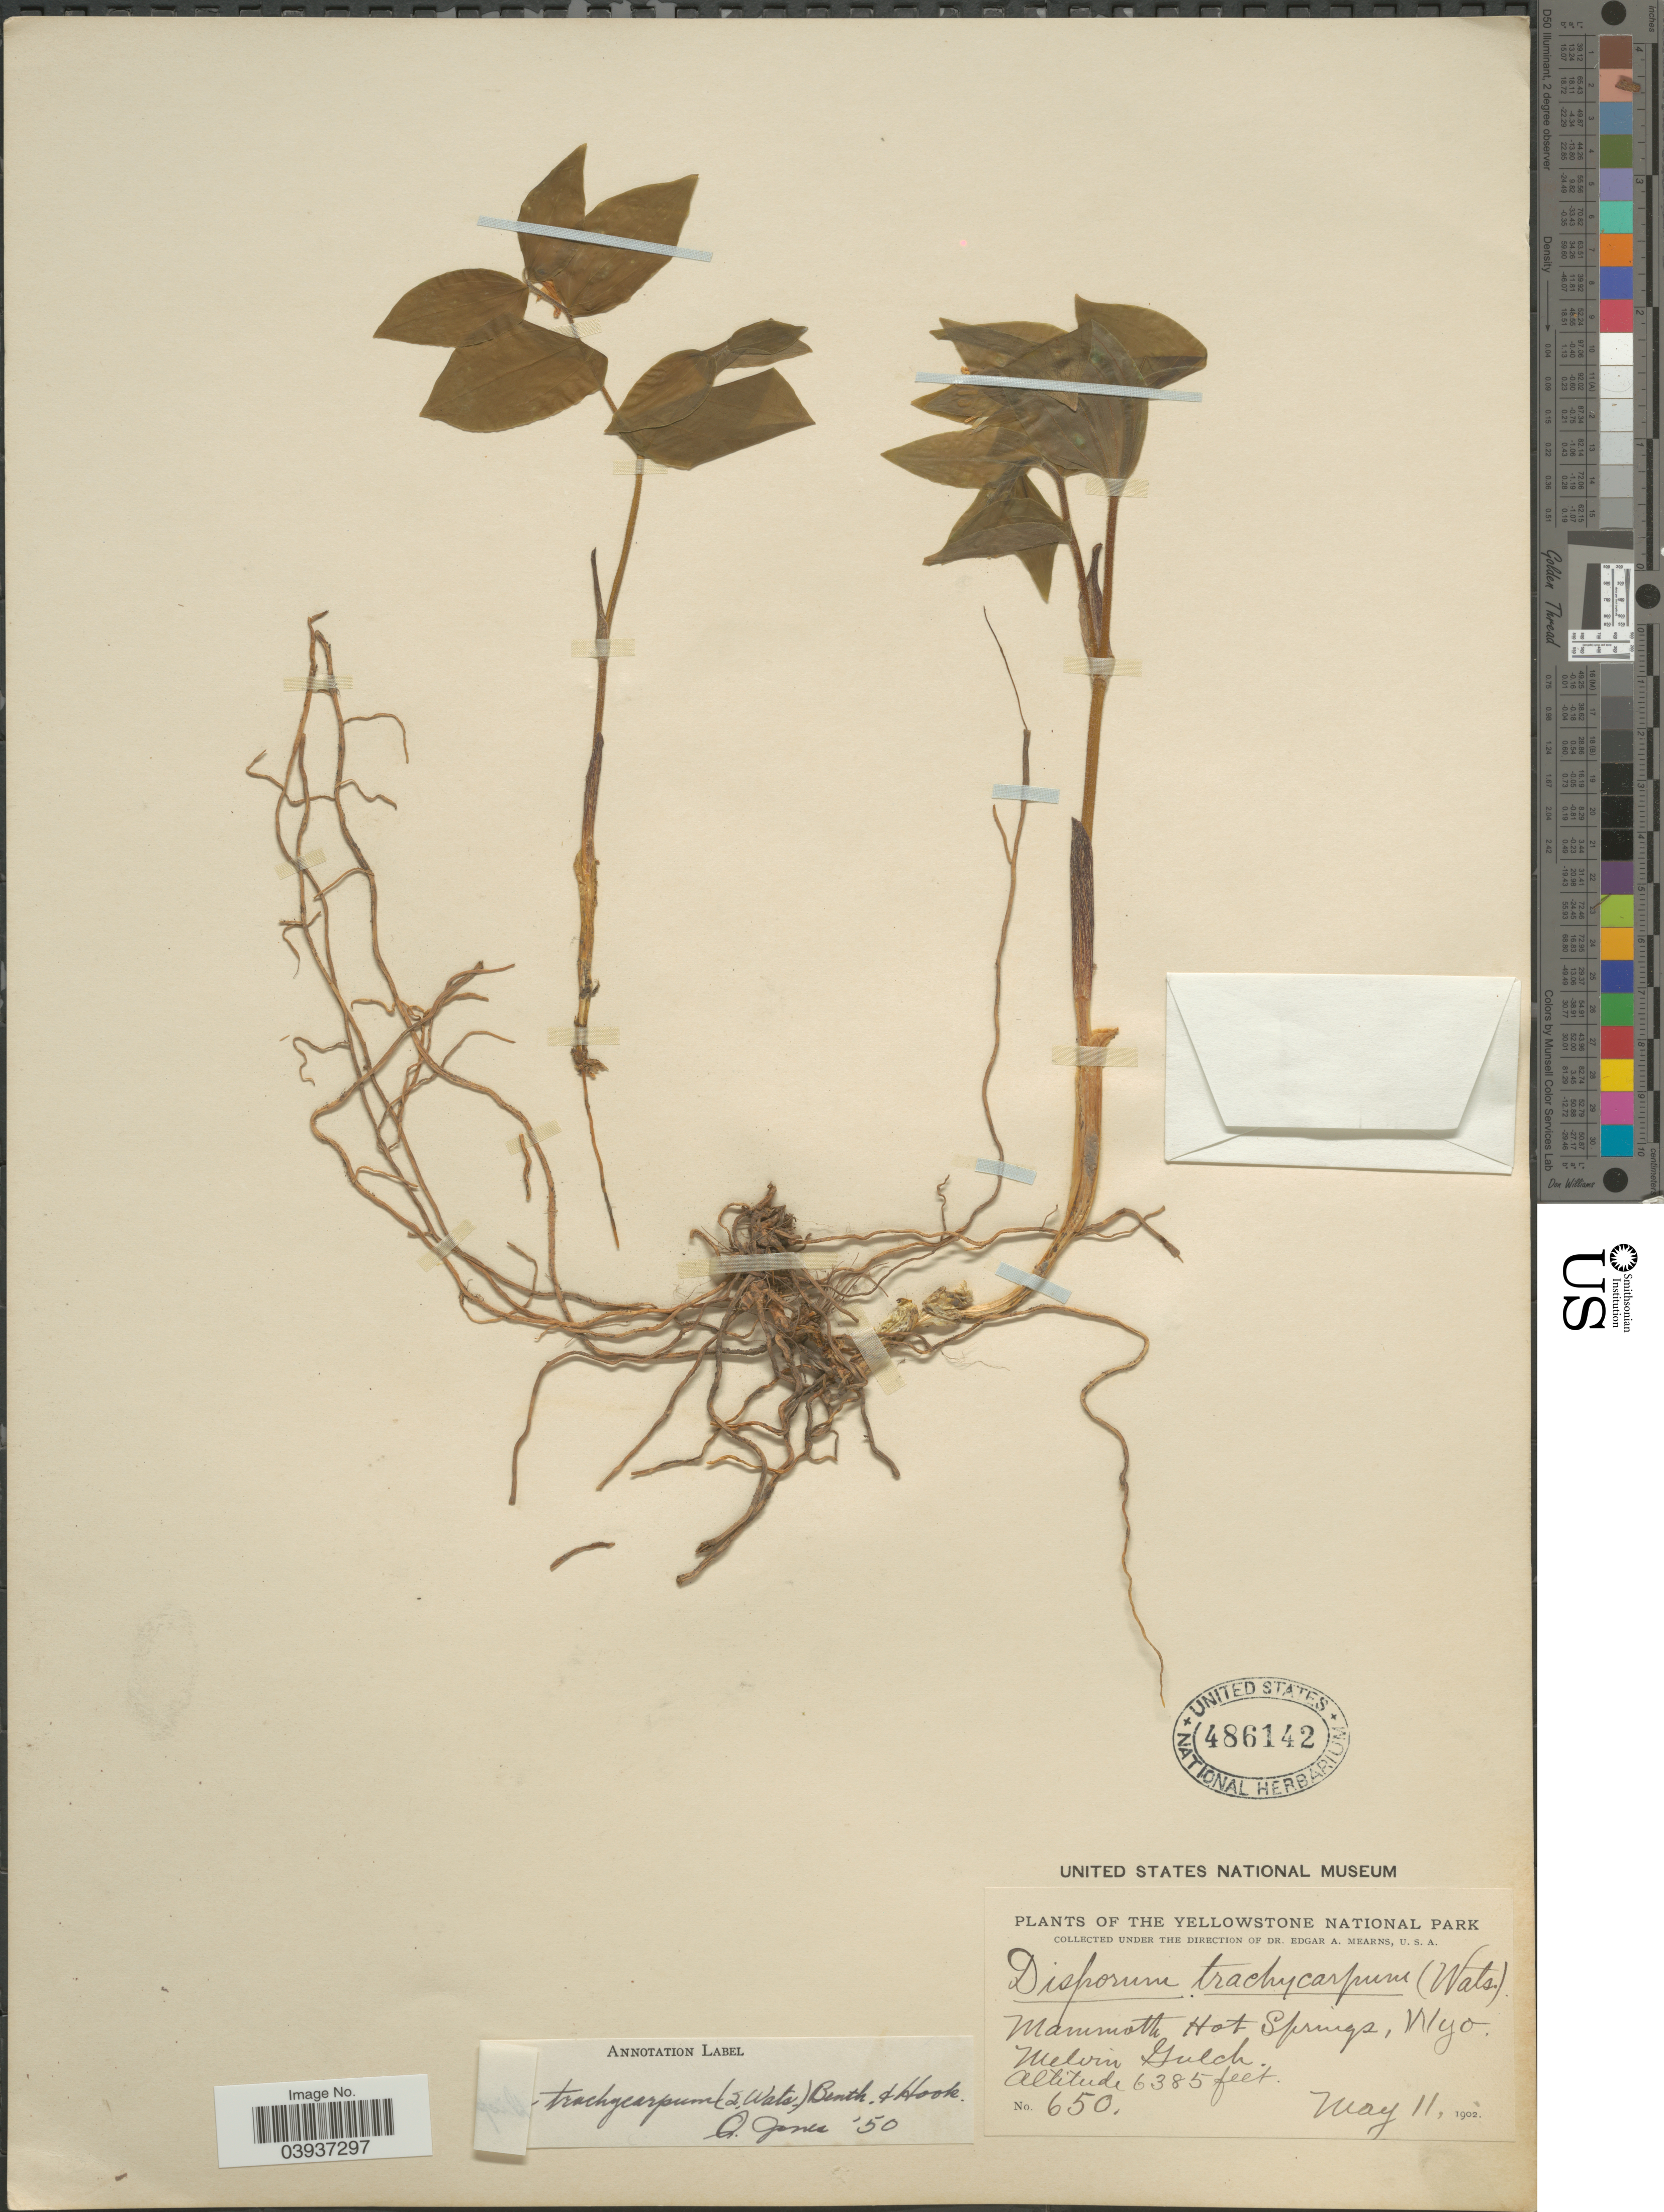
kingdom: Plantae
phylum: Tracheophyta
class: Liliopsida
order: Liliales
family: Colchicaceae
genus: Disporum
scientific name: Disporum trachycarpum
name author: (S. Watson) Benth. & Hook. f.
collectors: E. A. Mearns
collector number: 650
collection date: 1902-05-11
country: United States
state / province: Wyoming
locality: Yellowstone National Park. Mammoth Hot Springs. Melvin Gulch.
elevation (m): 1946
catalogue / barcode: US 486142